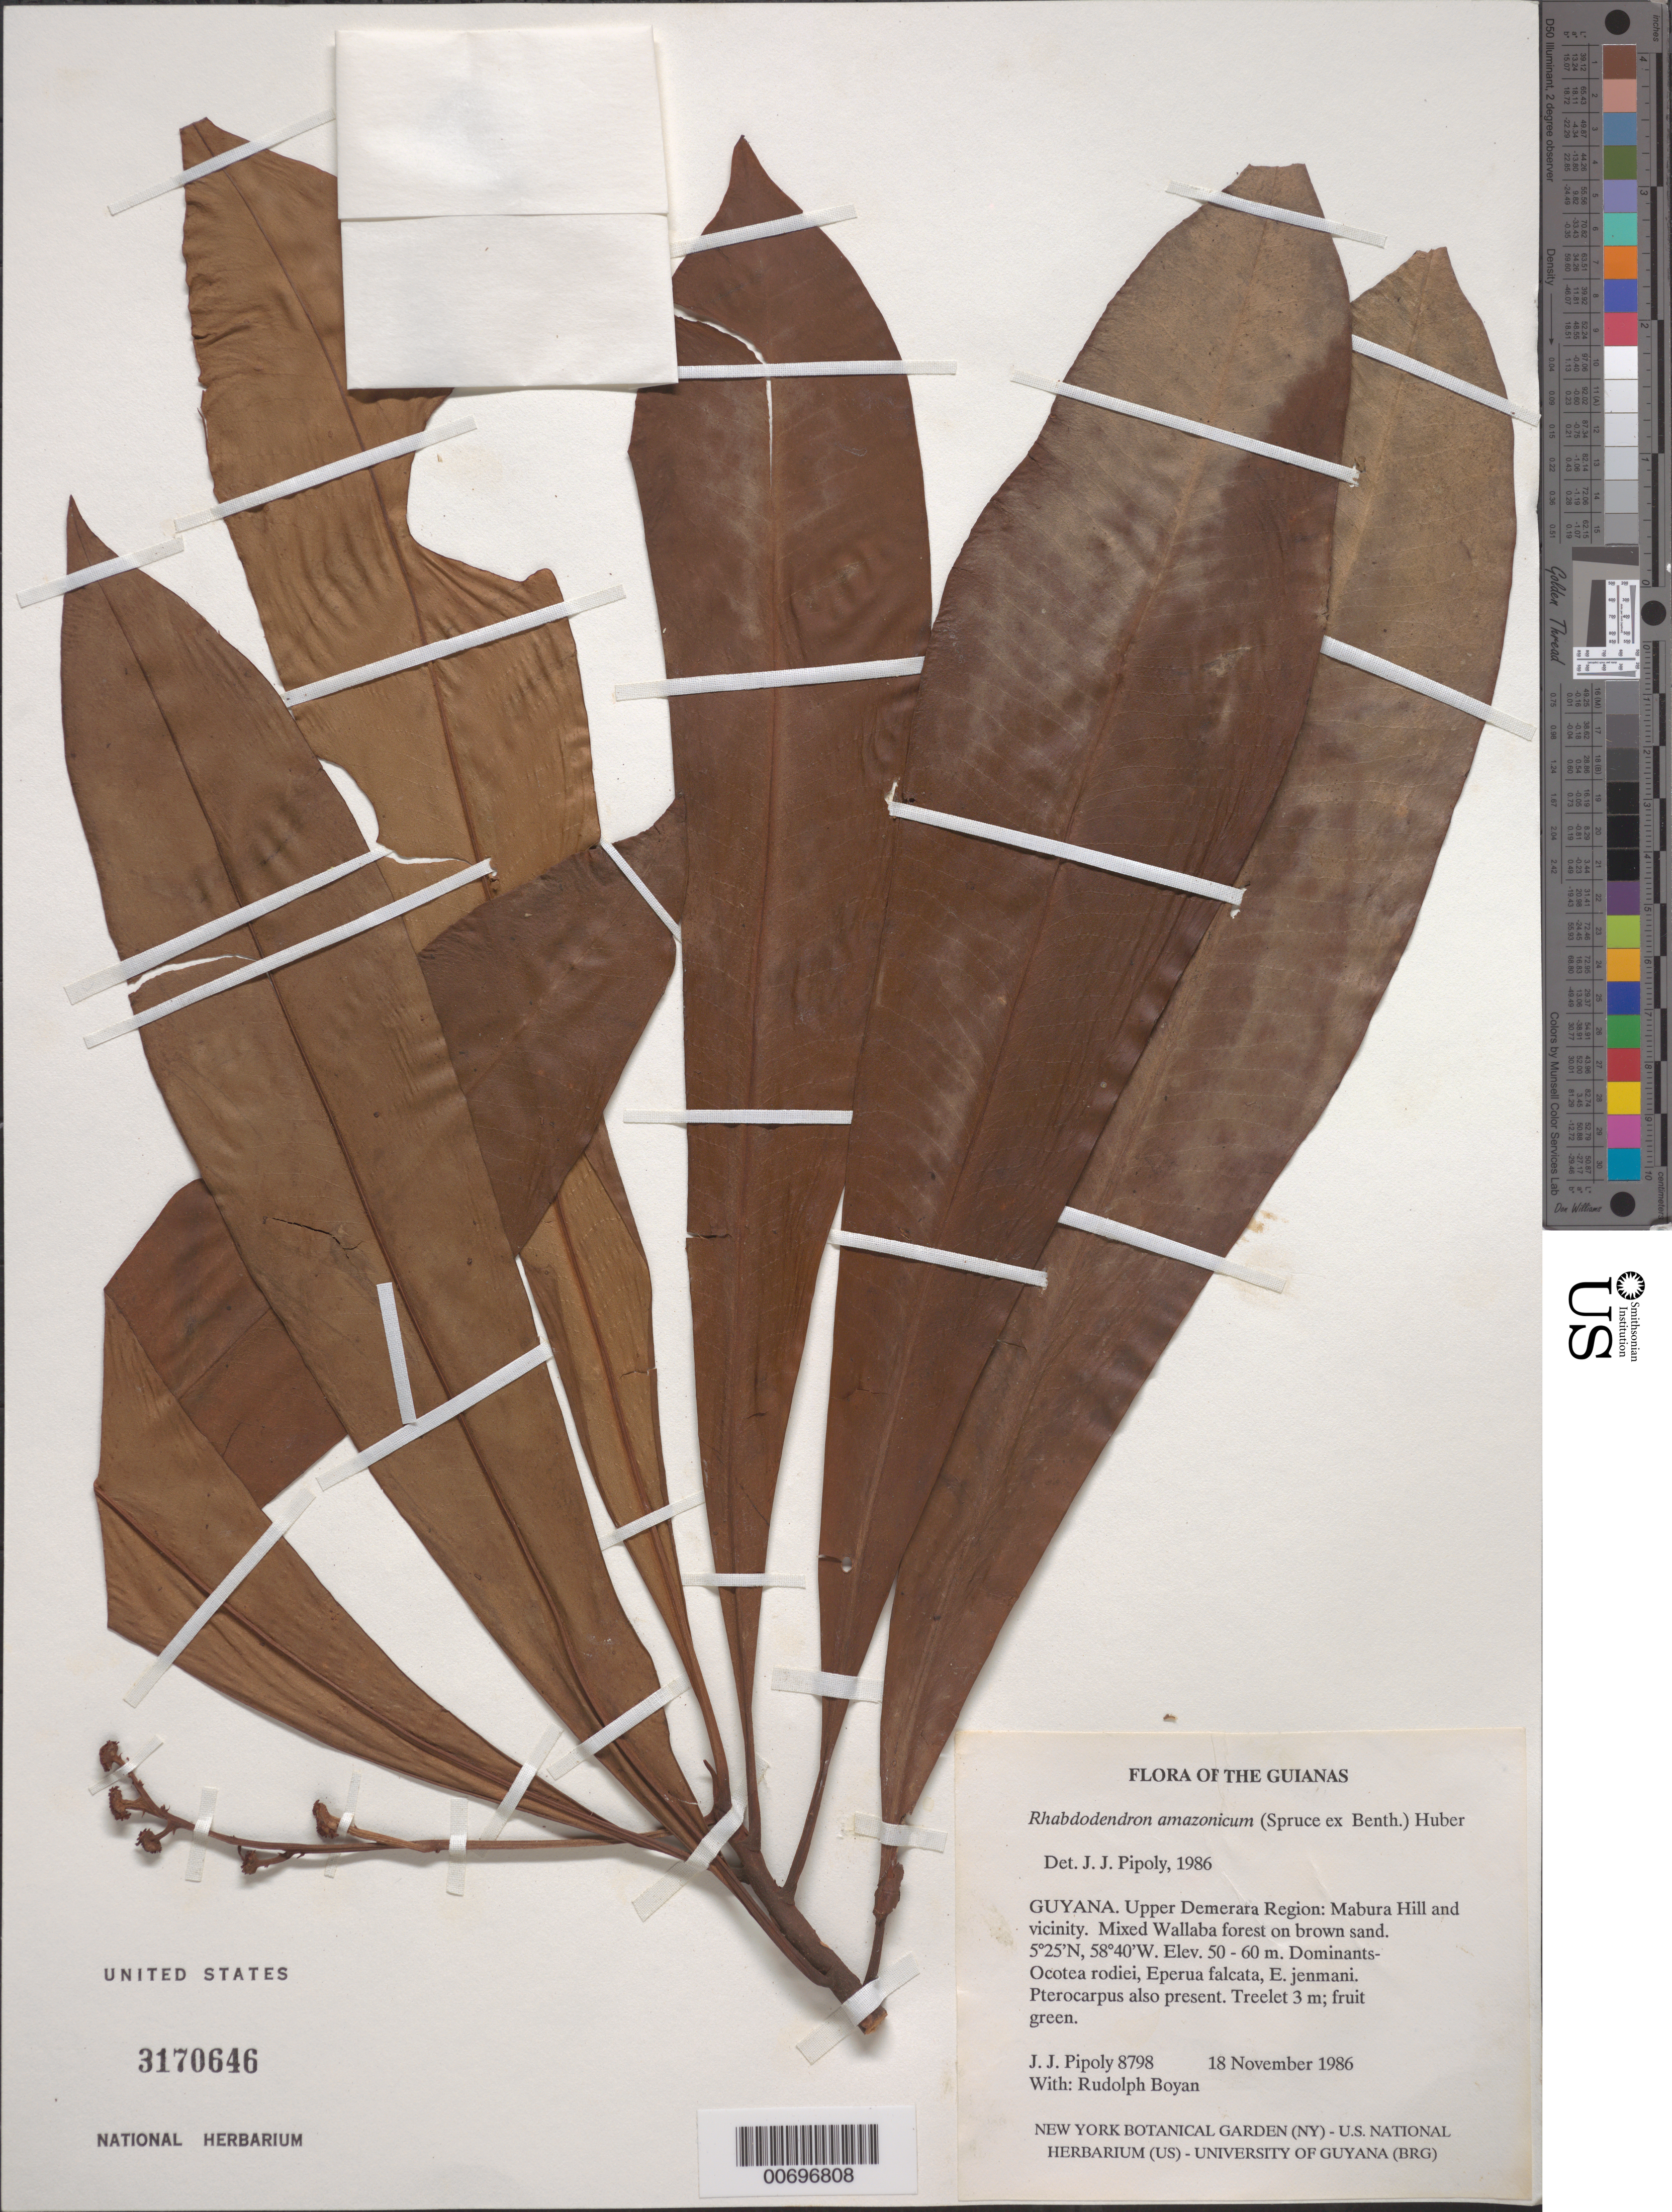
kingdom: Plantae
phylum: Tracheophyta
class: Magnoliopsida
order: Caryophyllales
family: Rhabdodendraceae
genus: Rhabdodendron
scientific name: Rhabdodendron amazonicum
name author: (Spruce ex Benth.) Huber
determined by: Pipoly, J. J., III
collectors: J. J. Pipoly & R. Boyan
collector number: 8798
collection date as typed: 18 November 1986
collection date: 1986-11-18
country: Guyana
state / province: U. Demerara-Berbice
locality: Mabura Hill and vicinity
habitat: Mixed Wallaba forest on brown sand. Dominants: Ocotea rodiaei, Eperua falcata, E. jenmanii. Pterocarpus also present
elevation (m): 50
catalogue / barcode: US 3170646